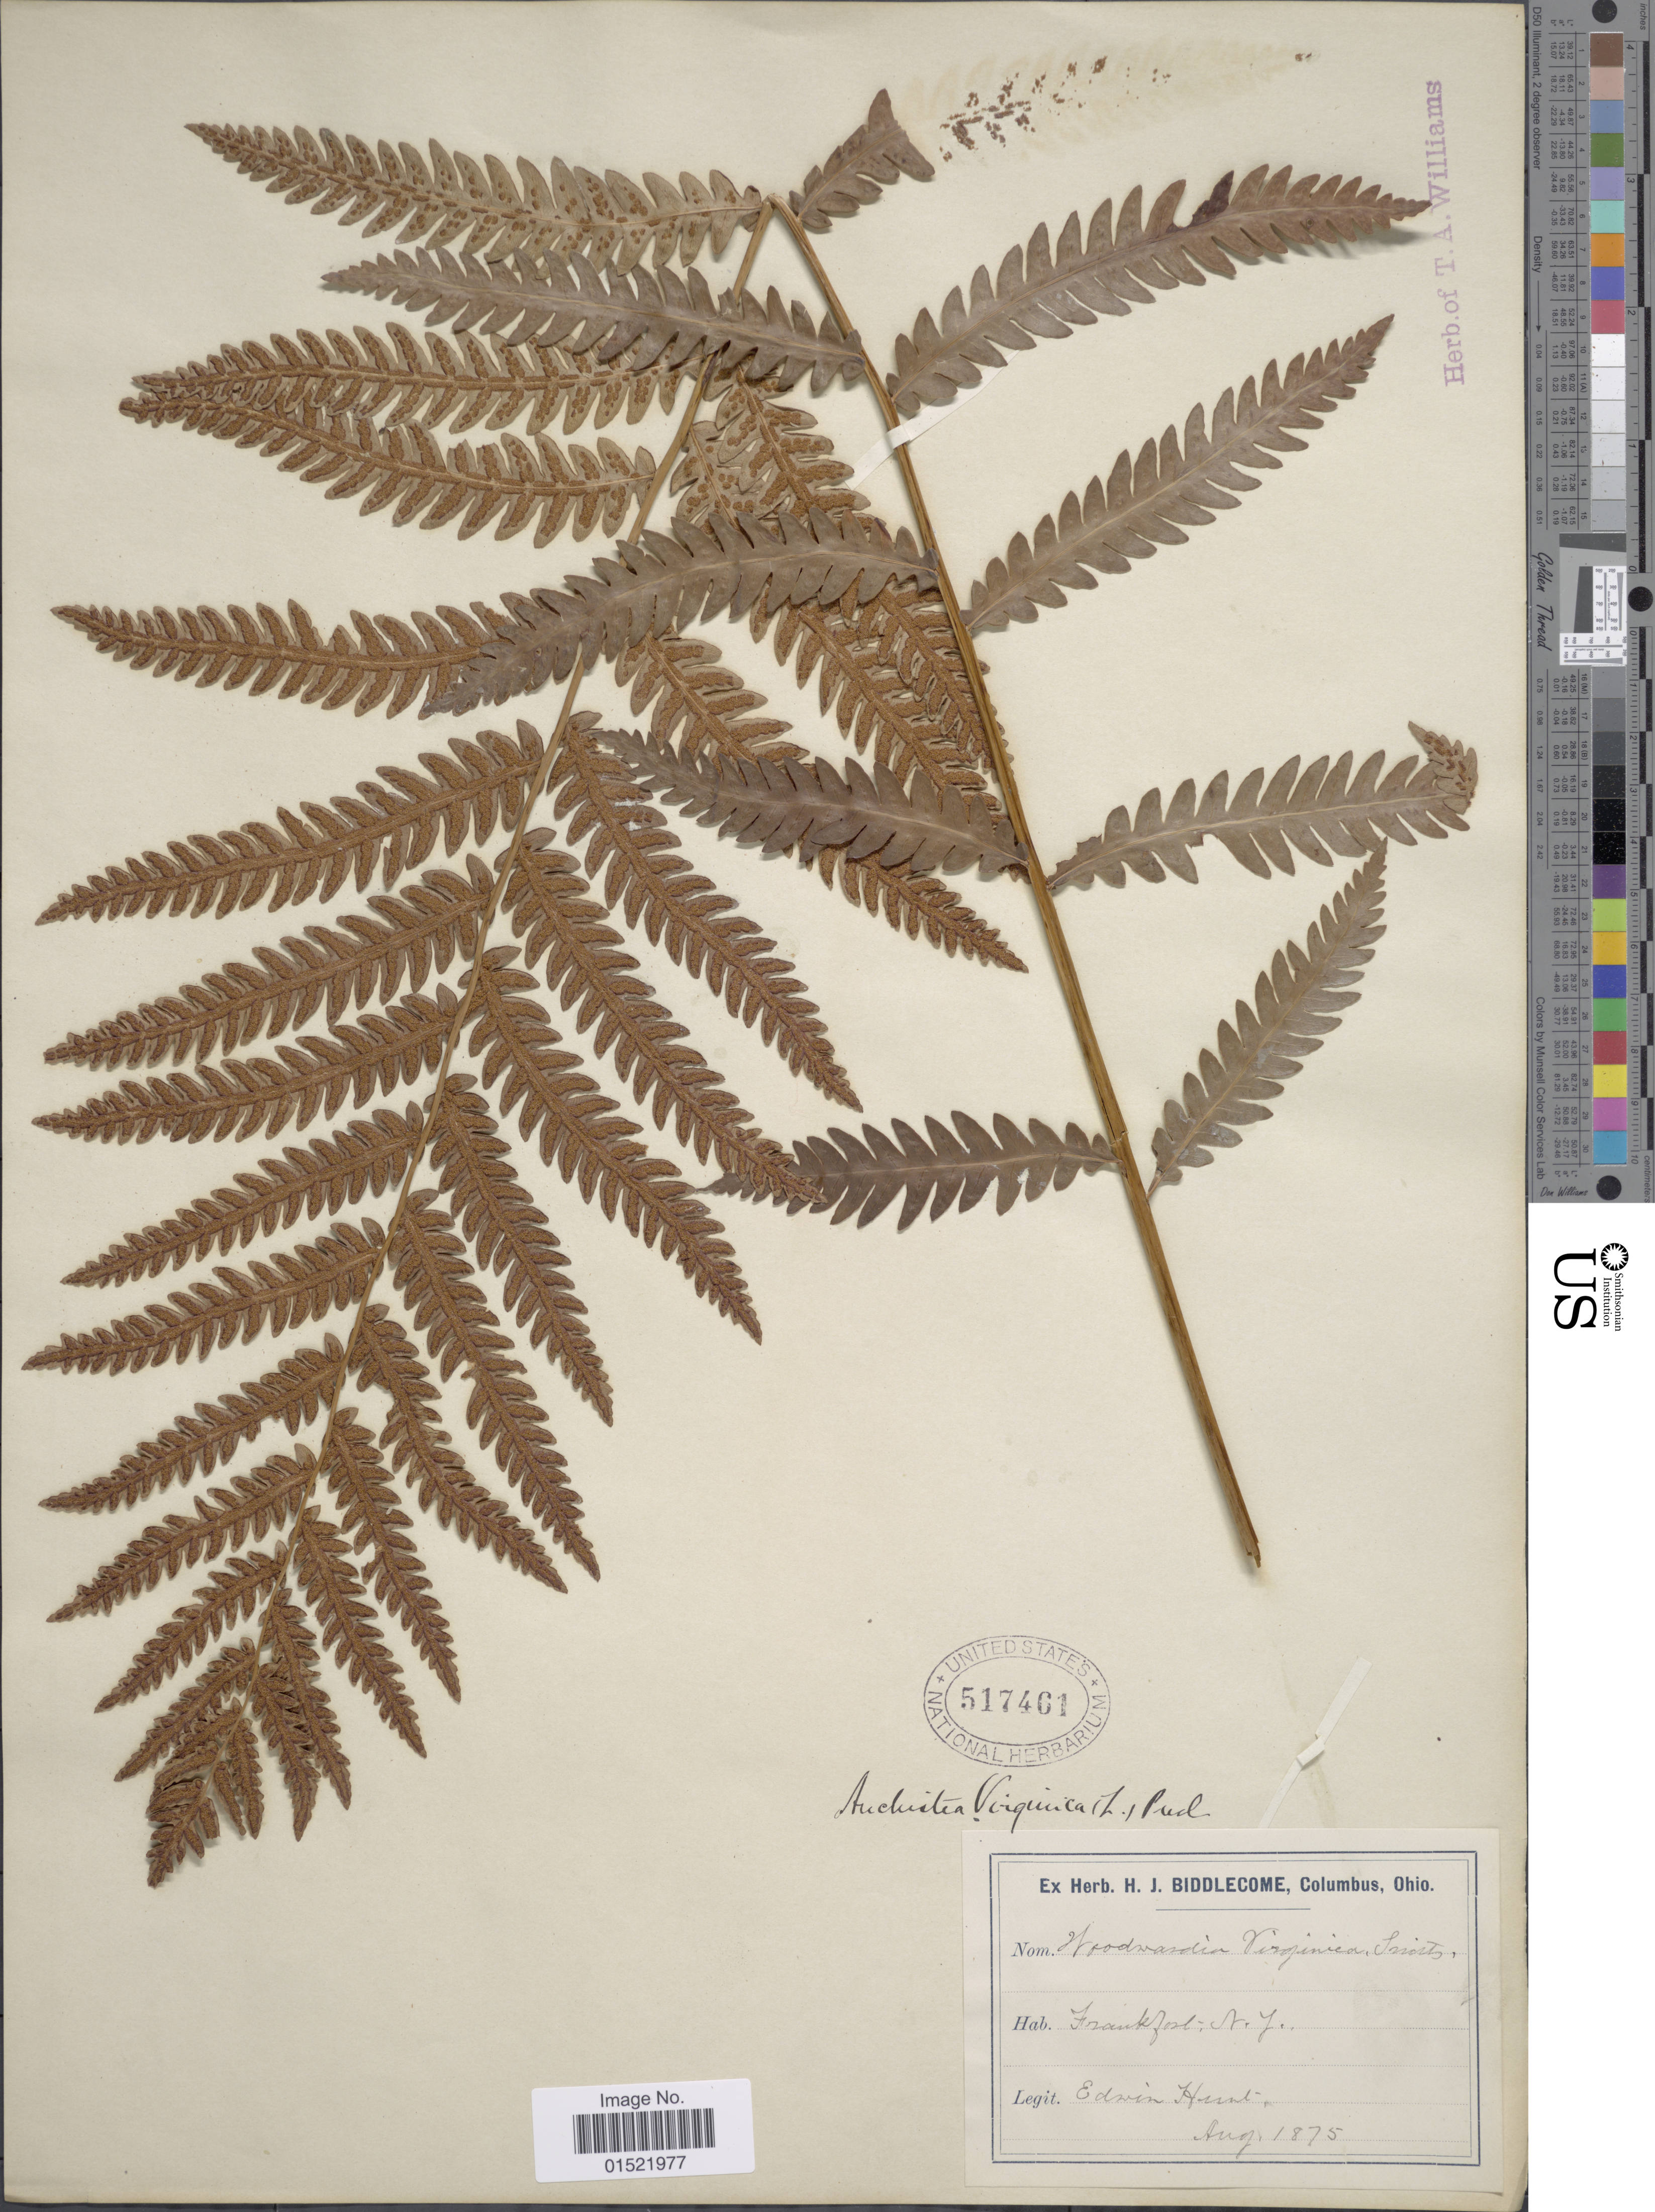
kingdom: Plantae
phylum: Tracheophyta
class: Polypodiopsida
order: Polypodiales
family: Blechnaceae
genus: Woodwardia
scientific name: Woodwardia virginica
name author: (L.) R.M. Sm.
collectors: E. Hunt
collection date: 1875-08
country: United States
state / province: New York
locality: Frankfort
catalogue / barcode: US 517461